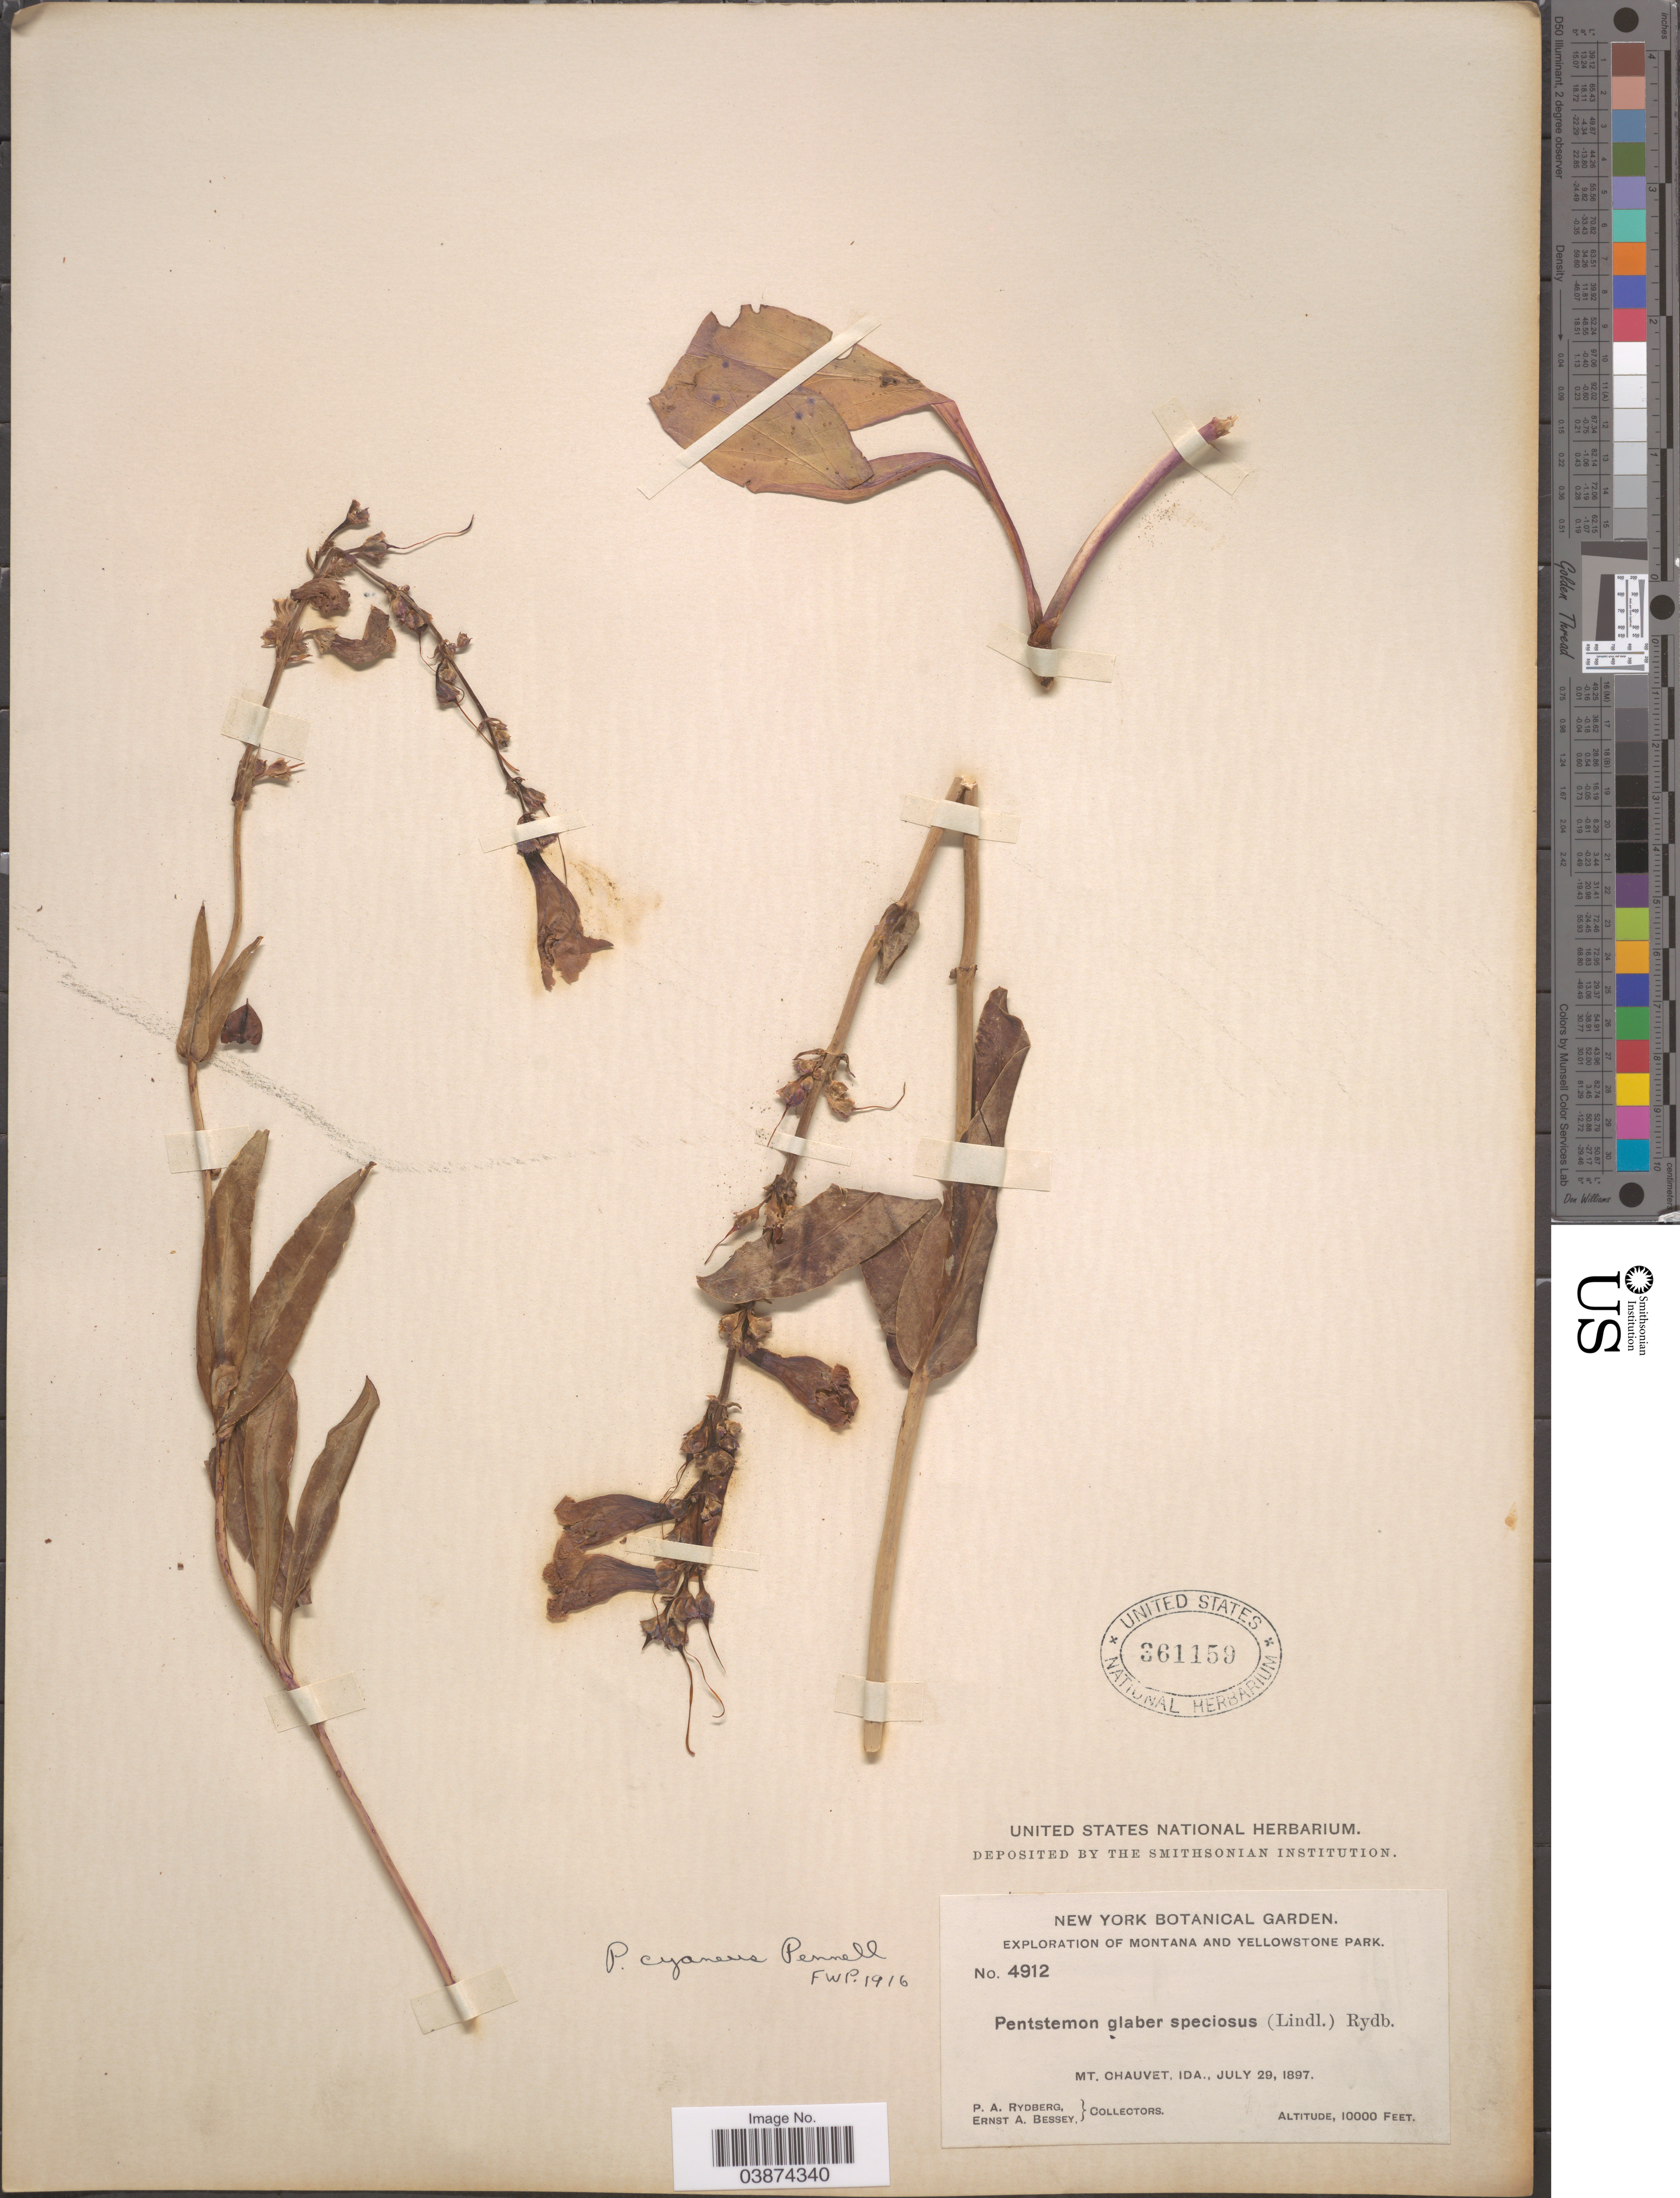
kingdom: Plantae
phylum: Tracheophyta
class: Magnoliopsida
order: Lamiales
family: Plantaginaceae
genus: Penstemon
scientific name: Penstemon cyaneus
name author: Pennell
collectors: P. A. Rydberg & E. A. Bessey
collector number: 4912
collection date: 1897-07-29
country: United States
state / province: Montana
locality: Yellowstone Park. Mt. Chauvet, Ida.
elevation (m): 3048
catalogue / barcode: US 361159